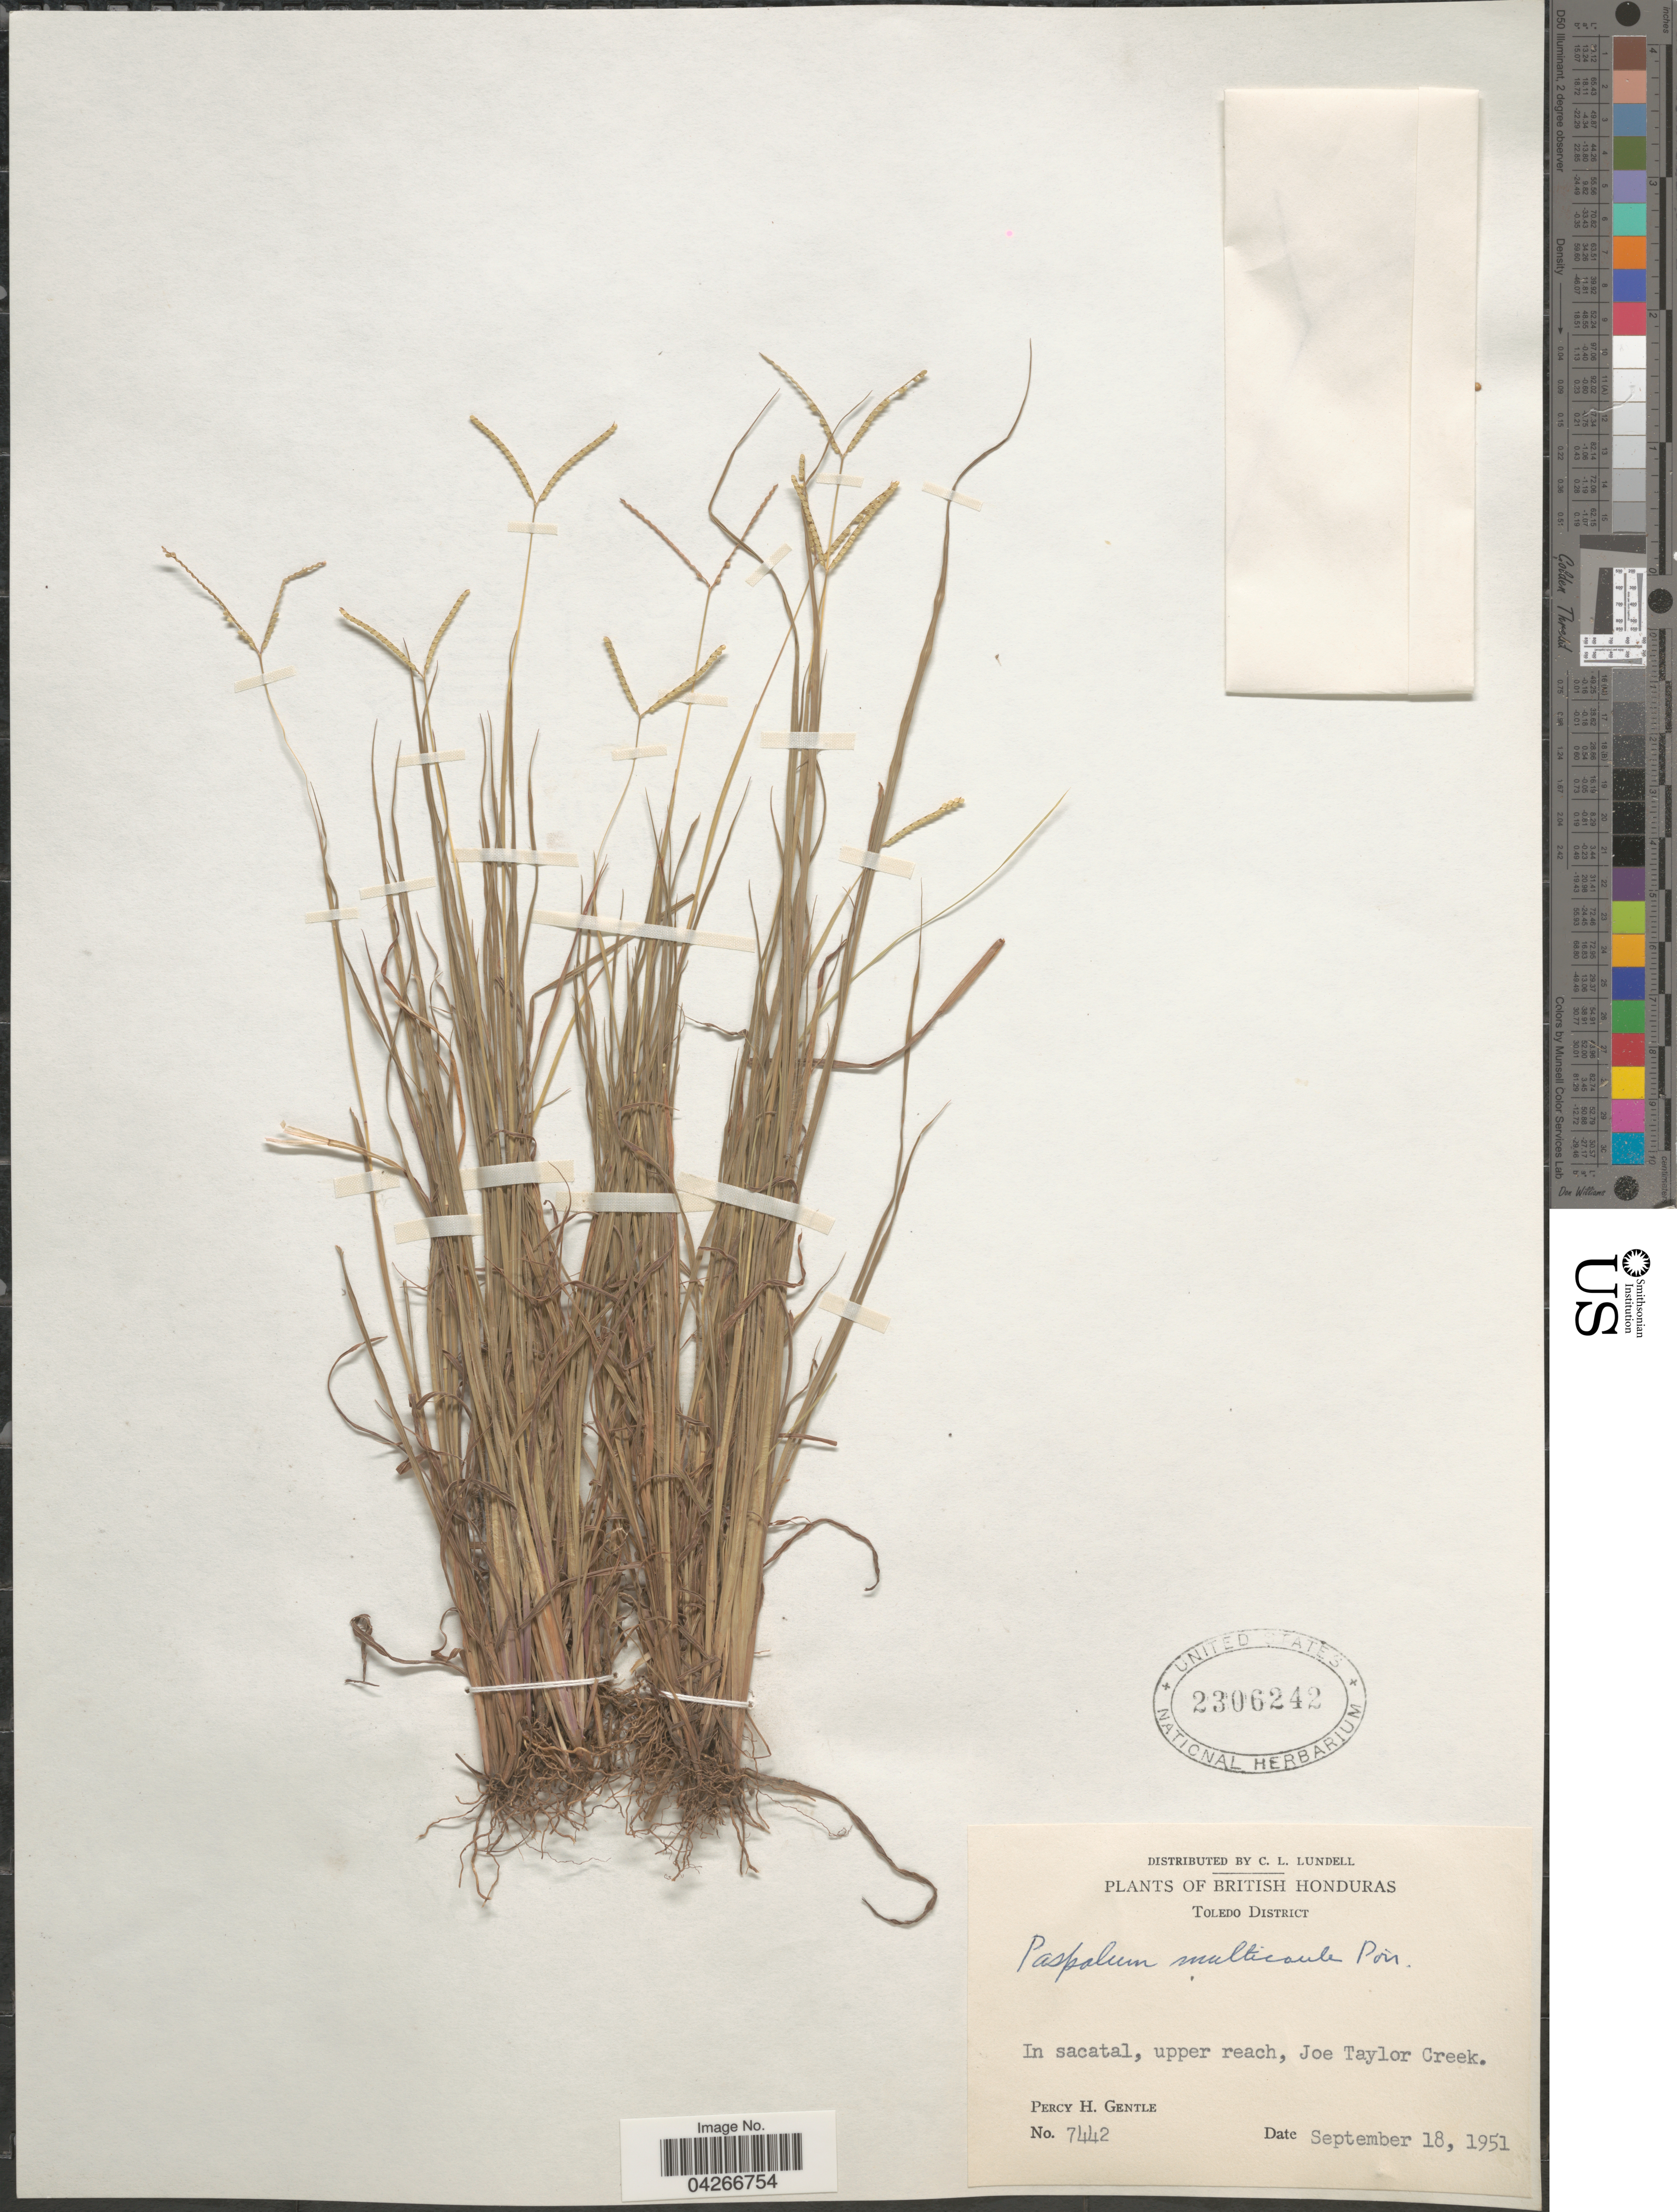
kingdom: Plantae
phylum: Tracheophyta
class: Liliopsida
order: Poales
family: Poaceae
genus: Paspalum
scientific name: Paspalum multicaule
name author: Poir. in Lam.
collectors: P. H. Gentle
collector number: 7442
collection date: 1951-09-18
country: Belize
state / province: Toledo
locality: British Honduras. Toledo District. In sacatal, upper reach, Joe Taylor Creek.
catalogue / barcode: US 2306242